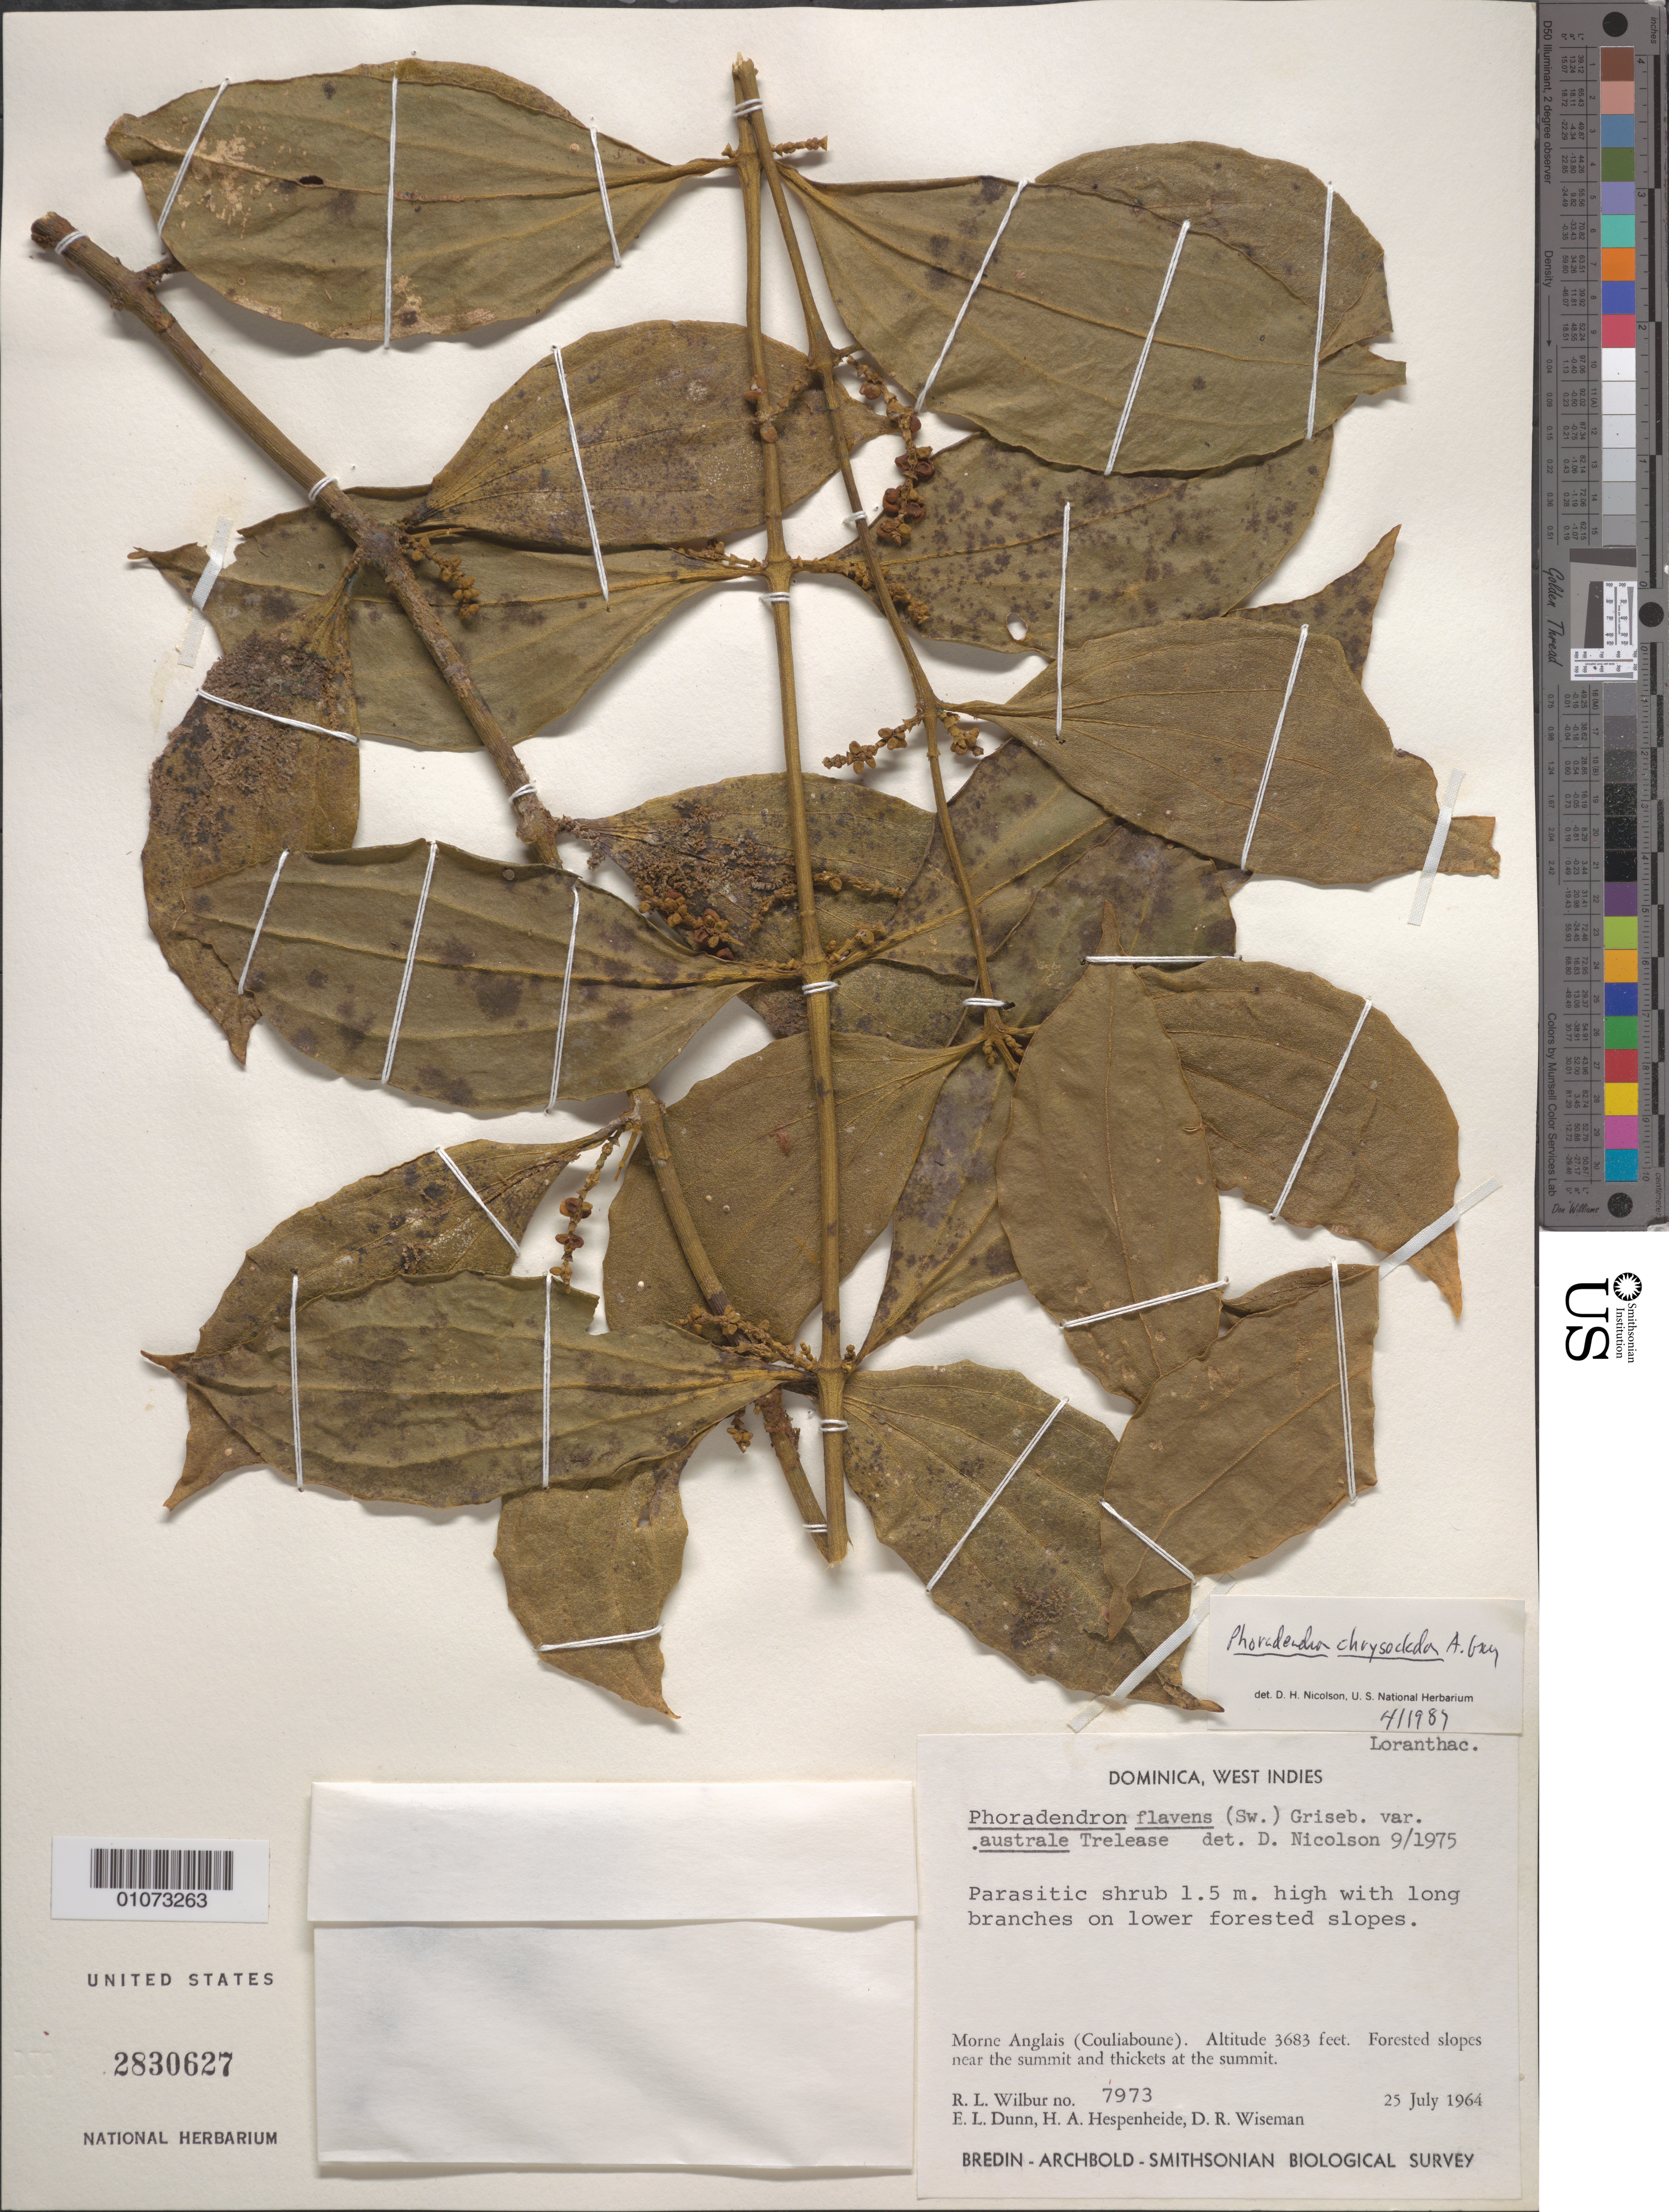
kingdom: Plantae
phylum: Tracheophyta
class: Magnoliopsida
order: Santalales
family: Viscaceae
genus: Phoradendron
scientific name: Phoradendron flavens var. australe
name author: Trel.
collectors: R. L. Wilbur, E. Dunn, E. Hespenheide & D. R. Wiseman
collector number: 7973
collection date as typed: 25 Jul 1964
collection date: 1964-07-25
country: Dominica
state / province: St. George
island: Dominica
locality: Morne Anglais (Couliaboune).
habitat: Forested slopes near the summit and thickets at the summit.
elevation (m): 1123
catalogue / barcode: US 2830627